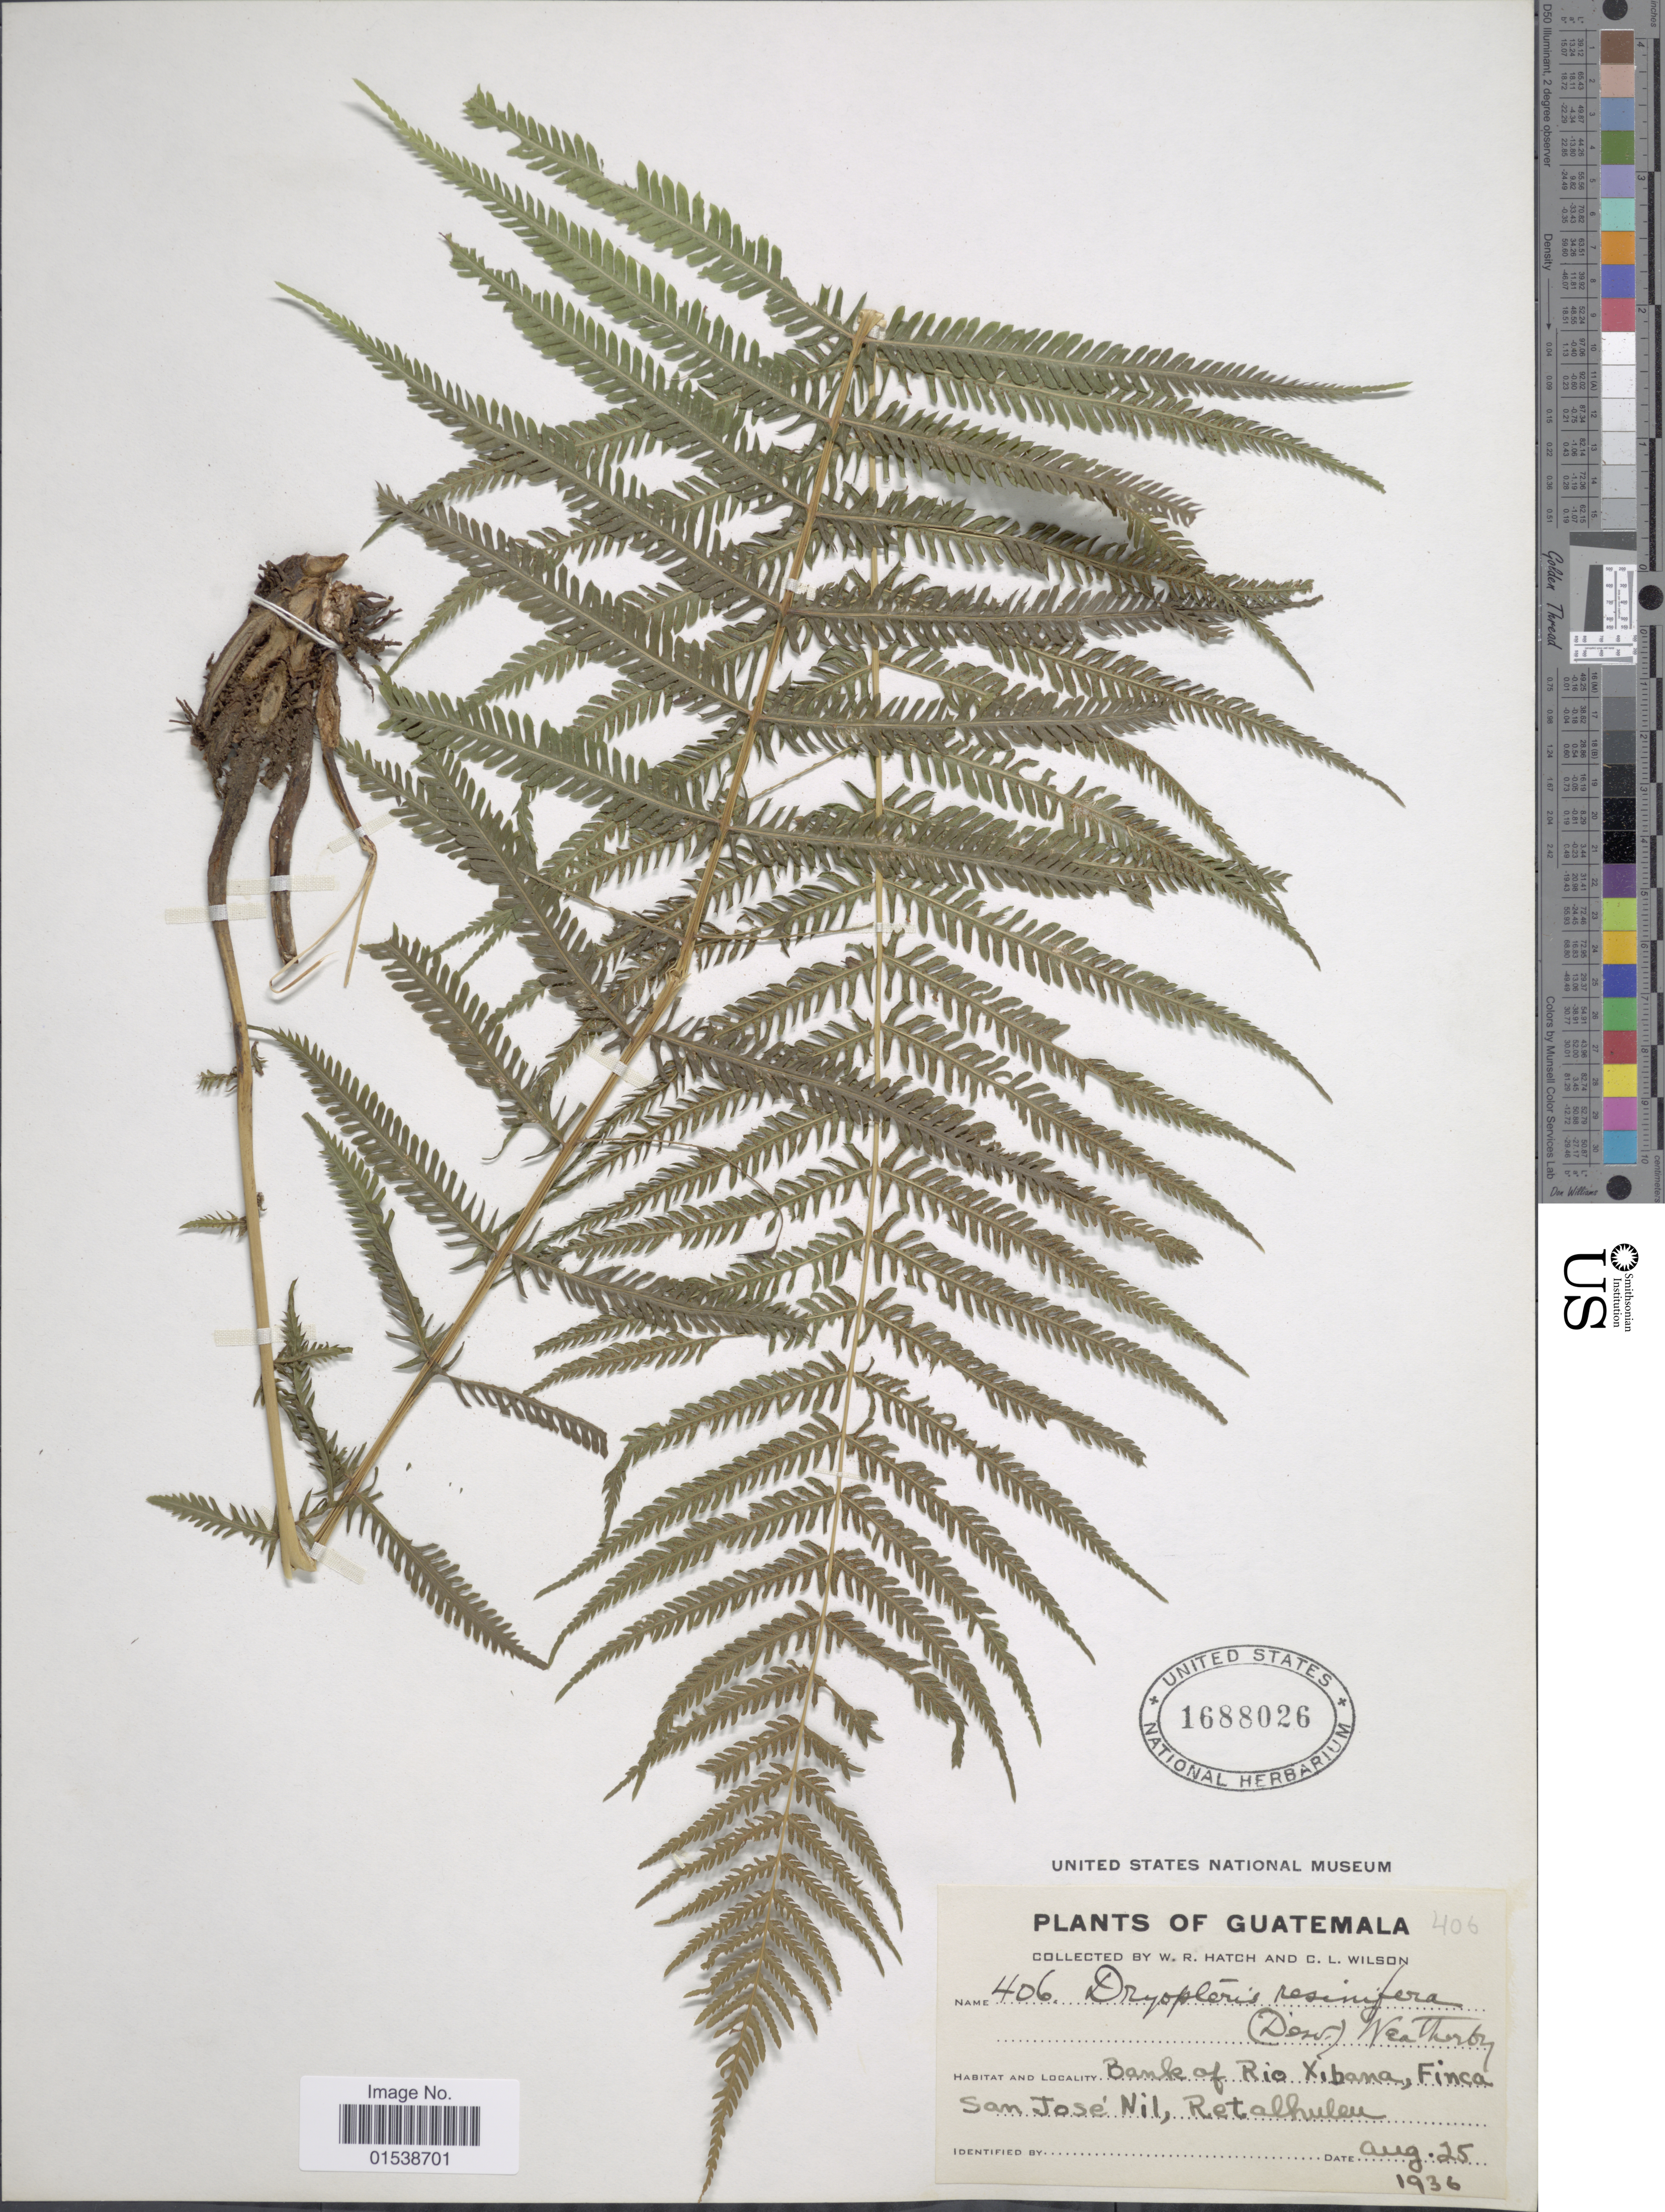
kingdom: Plantae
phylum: Tracheophyta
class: Polypodiopsida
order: Polypodiales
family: Thelypteridaceae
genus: Amauropelta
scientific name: Amauropelta resinifera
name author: (Desv.) Pic. Serm.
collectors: W. Hatch & C. L. Wilson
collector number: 406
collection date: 1936-08-25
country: Guatemala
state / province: Retalhuleu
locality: Bank of Rio Xibana, Finca San Jose Nil, Retalhuleu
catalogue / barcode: US 1688026